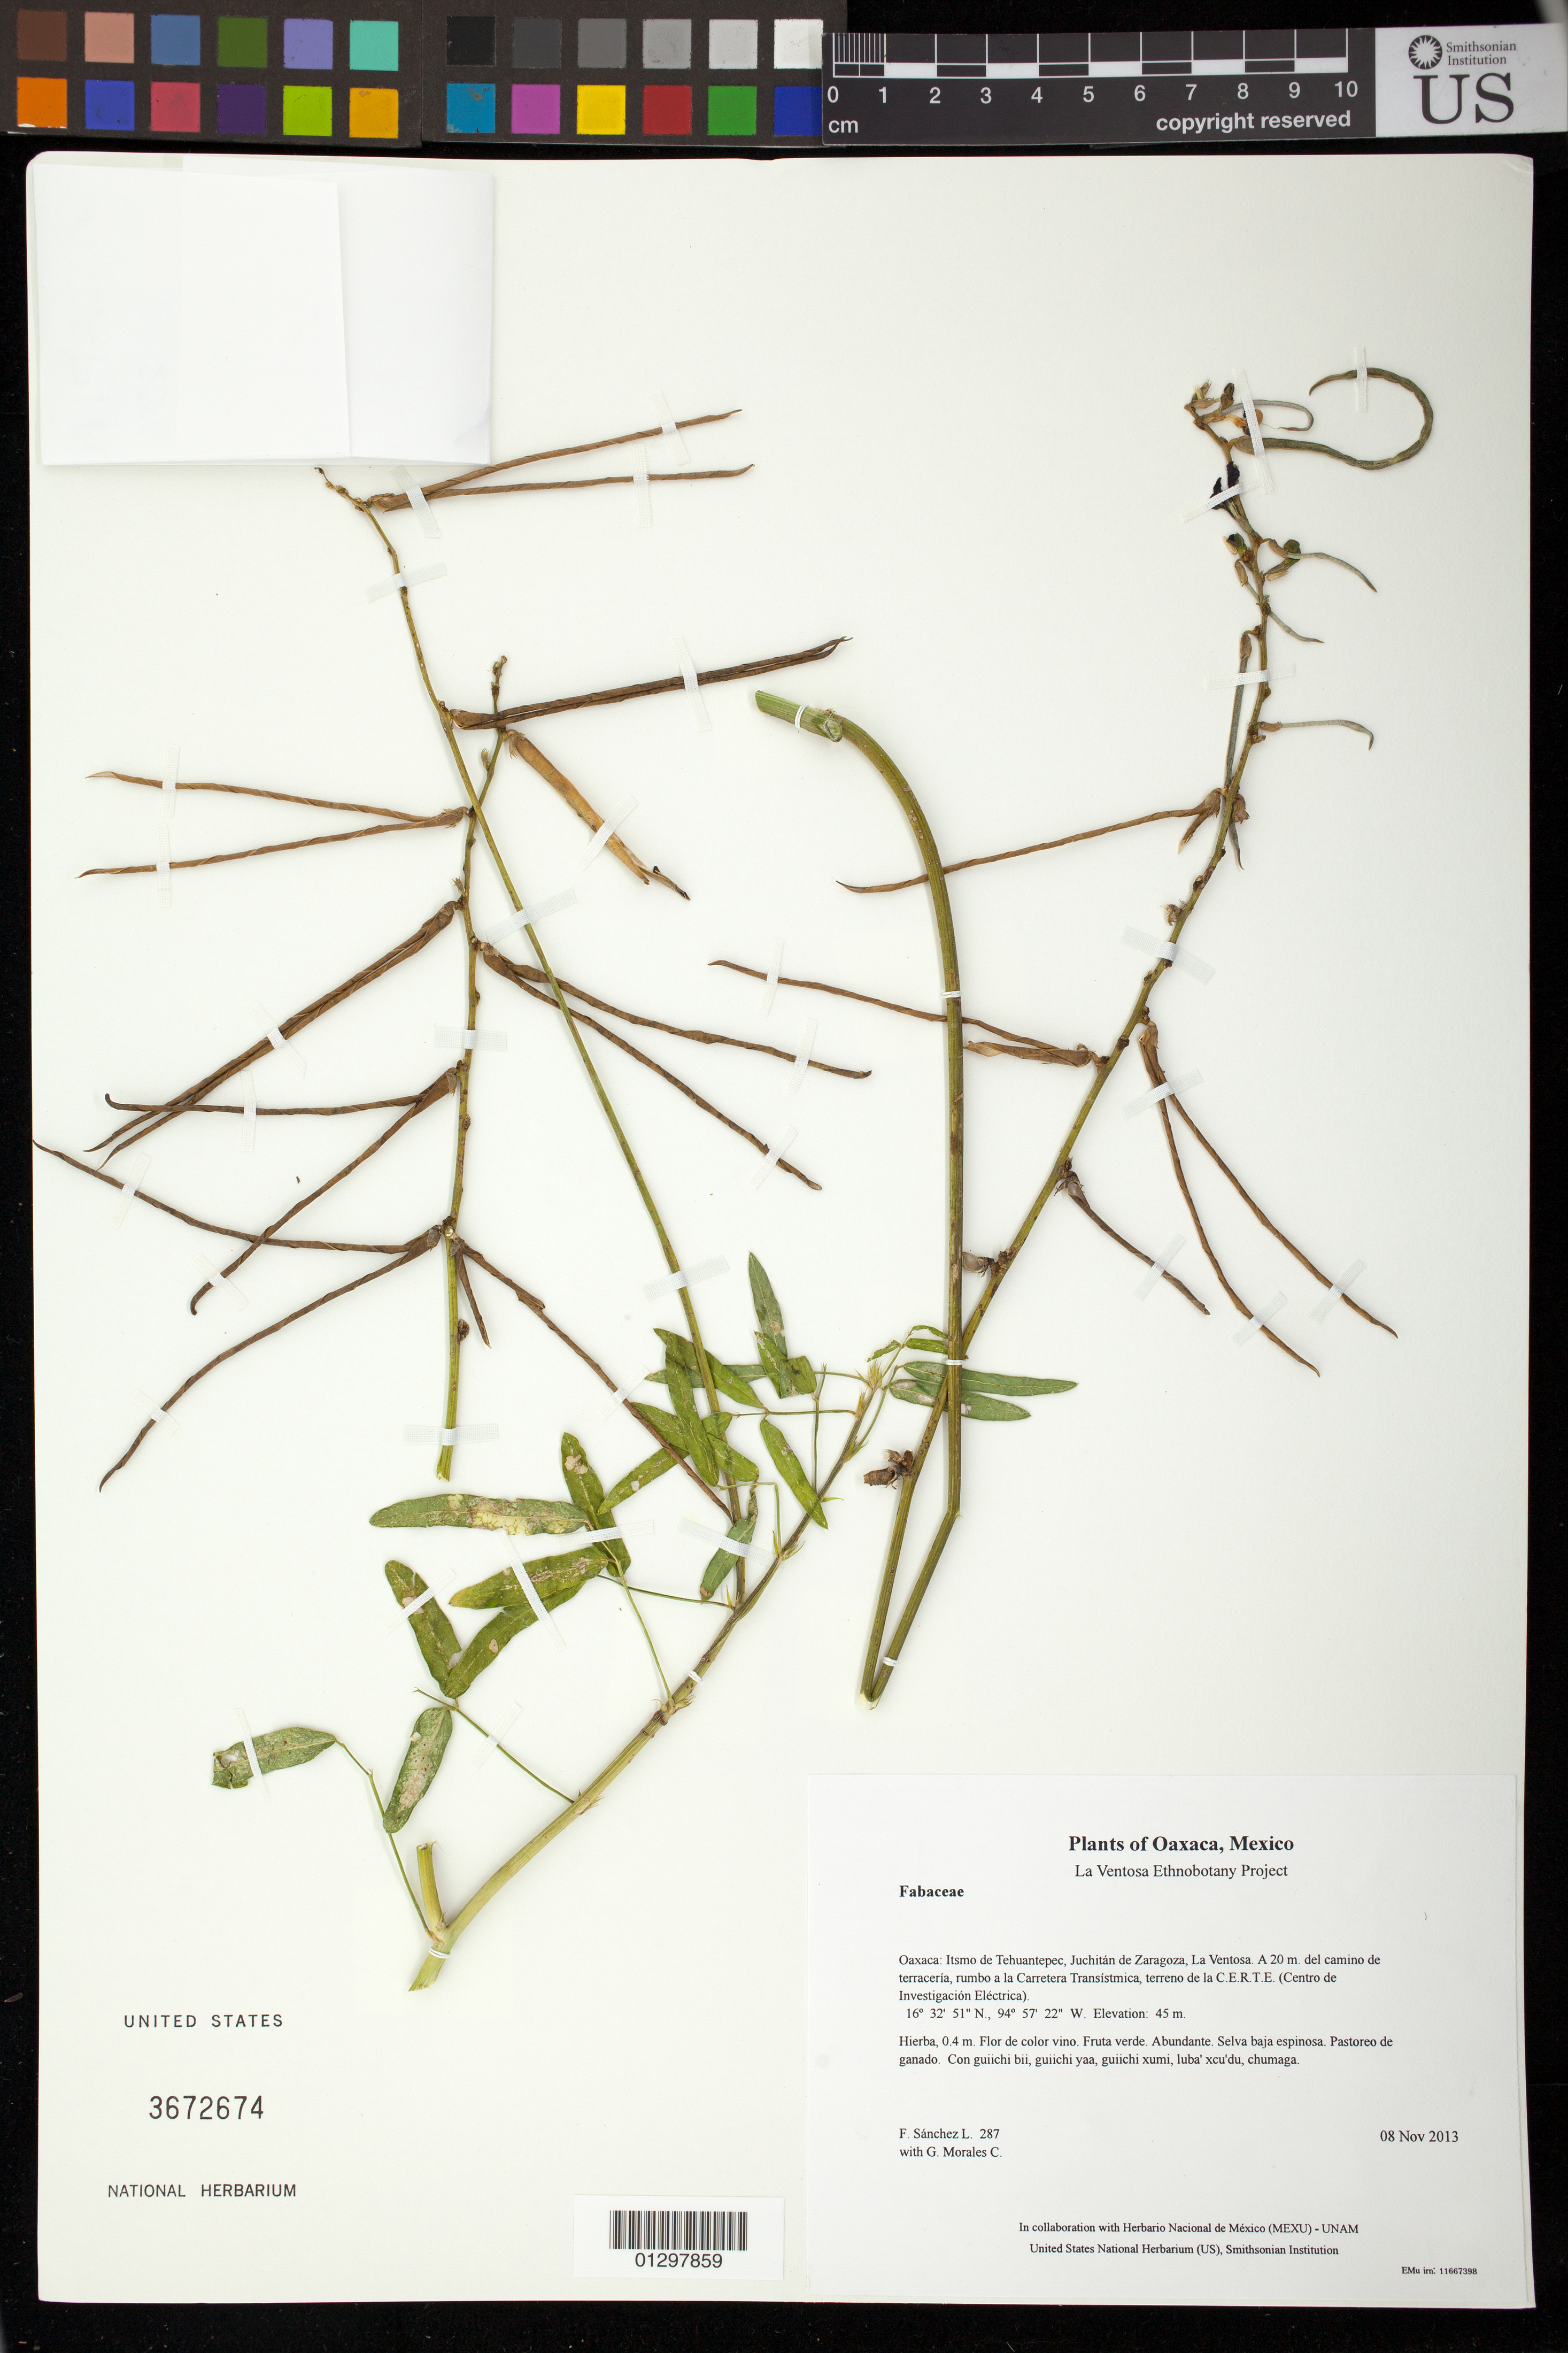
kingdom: Plantae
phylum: Tracheophyta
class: Magnoliopsida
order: Fabales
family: Fabaceae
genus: Macroptilium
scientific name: Macroptilium lathyroides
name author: (L.) Urb.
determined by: Torres-Colín, Leticia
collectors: F. Sánchez L. & G. Morales C.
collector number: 287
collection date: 2013-11-08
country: Mexico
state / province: Oaxaca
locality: Itsmo de Tehuantepec, Juchitán de Zaragoza, La Ventosa. A 20 m. del camino de terracería, rumbo a la Carretera Transístmica, terreno de la C.E.R.T.E. (Centro de Investigación Eléctrica)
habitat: Selva baja espinosa. Pastoreo de ganado.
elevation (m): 45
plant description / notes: MEXU, US; Yaga bandaga. 0.4 m. Guie' naxiña' nacahui. Cuaananaxhi naga'. Stale.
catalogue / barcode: US 3672674